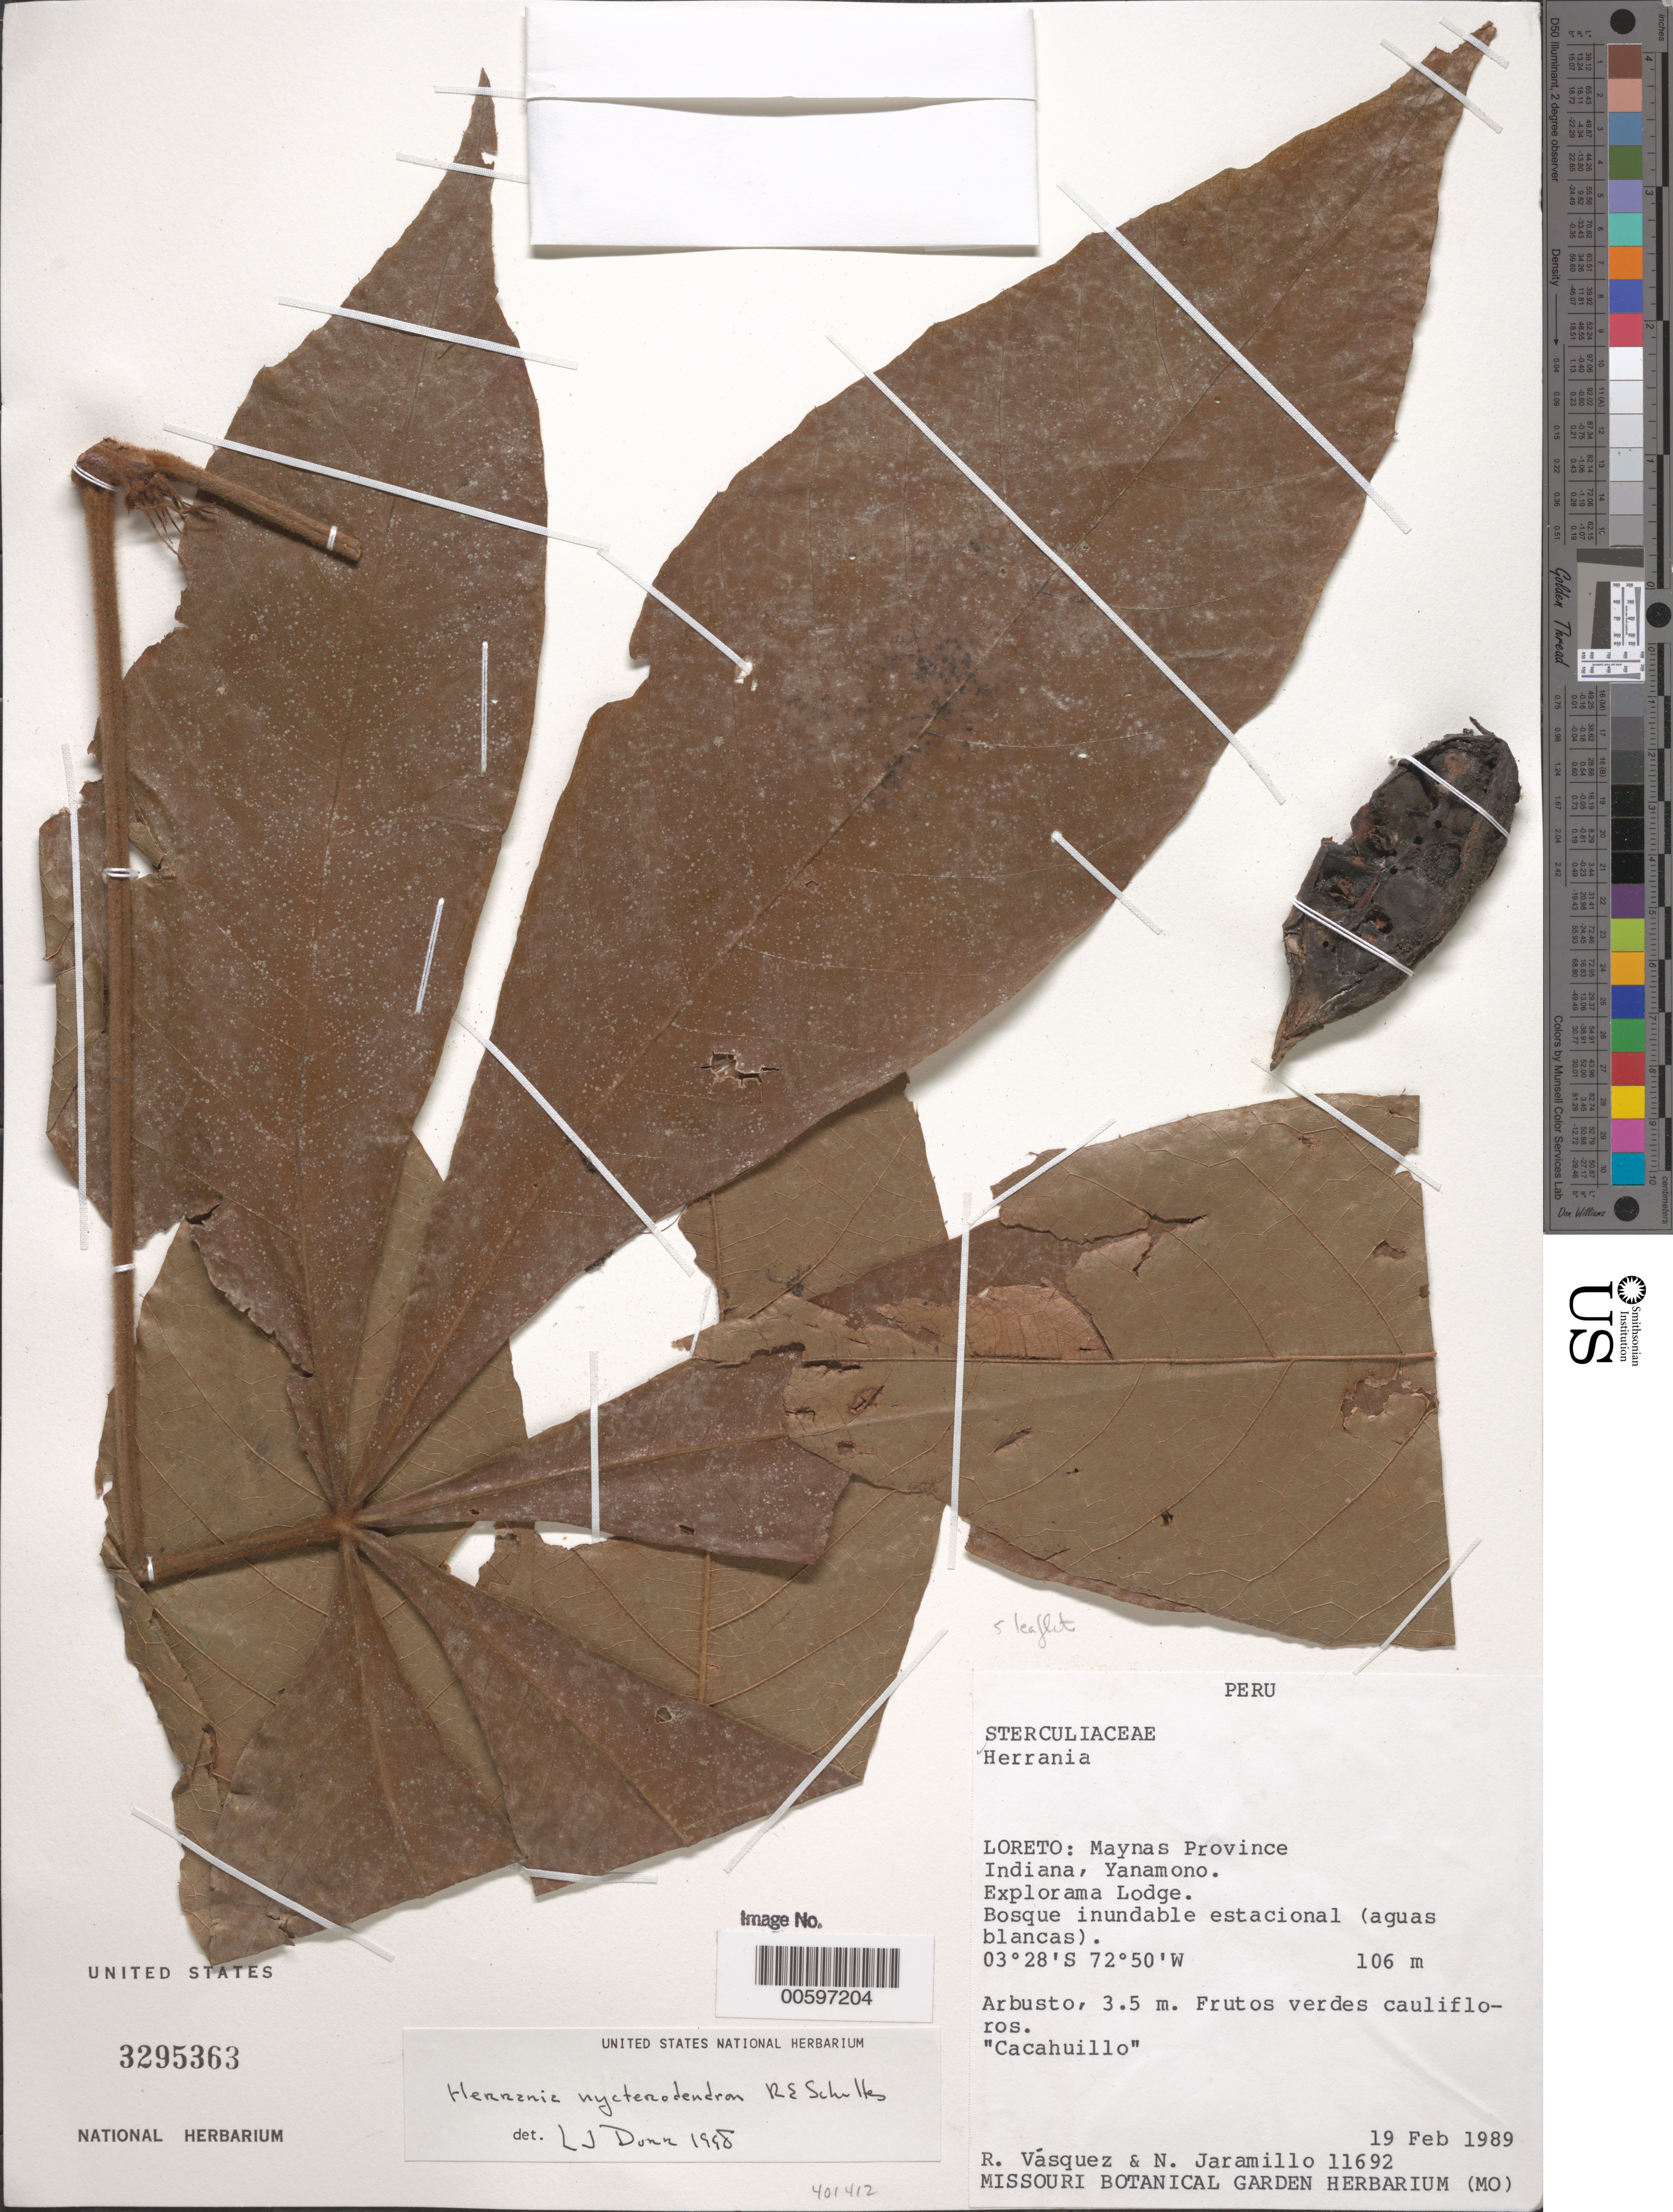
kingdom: Plantae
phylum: Tracheophyta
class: Magnoliopsida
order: Malvales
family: Malvaceae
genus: Herrania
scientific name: Herrania nitida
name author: (Poepp.) R.E. Schult.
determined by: Colli-Silva, Matheus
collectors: R. Vásquez & N. Jaramillo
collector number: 11692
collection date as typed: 19 Feb 1989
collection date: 1989-02-19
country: Peru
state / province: Loreto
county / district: Maynas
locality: Indiana, Yanamono. Explorama Lodge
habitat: Bosque inundable estacional (aguas blancas)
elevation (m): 106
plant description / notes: Common name: Cacahuillo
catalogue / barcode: US 3295363